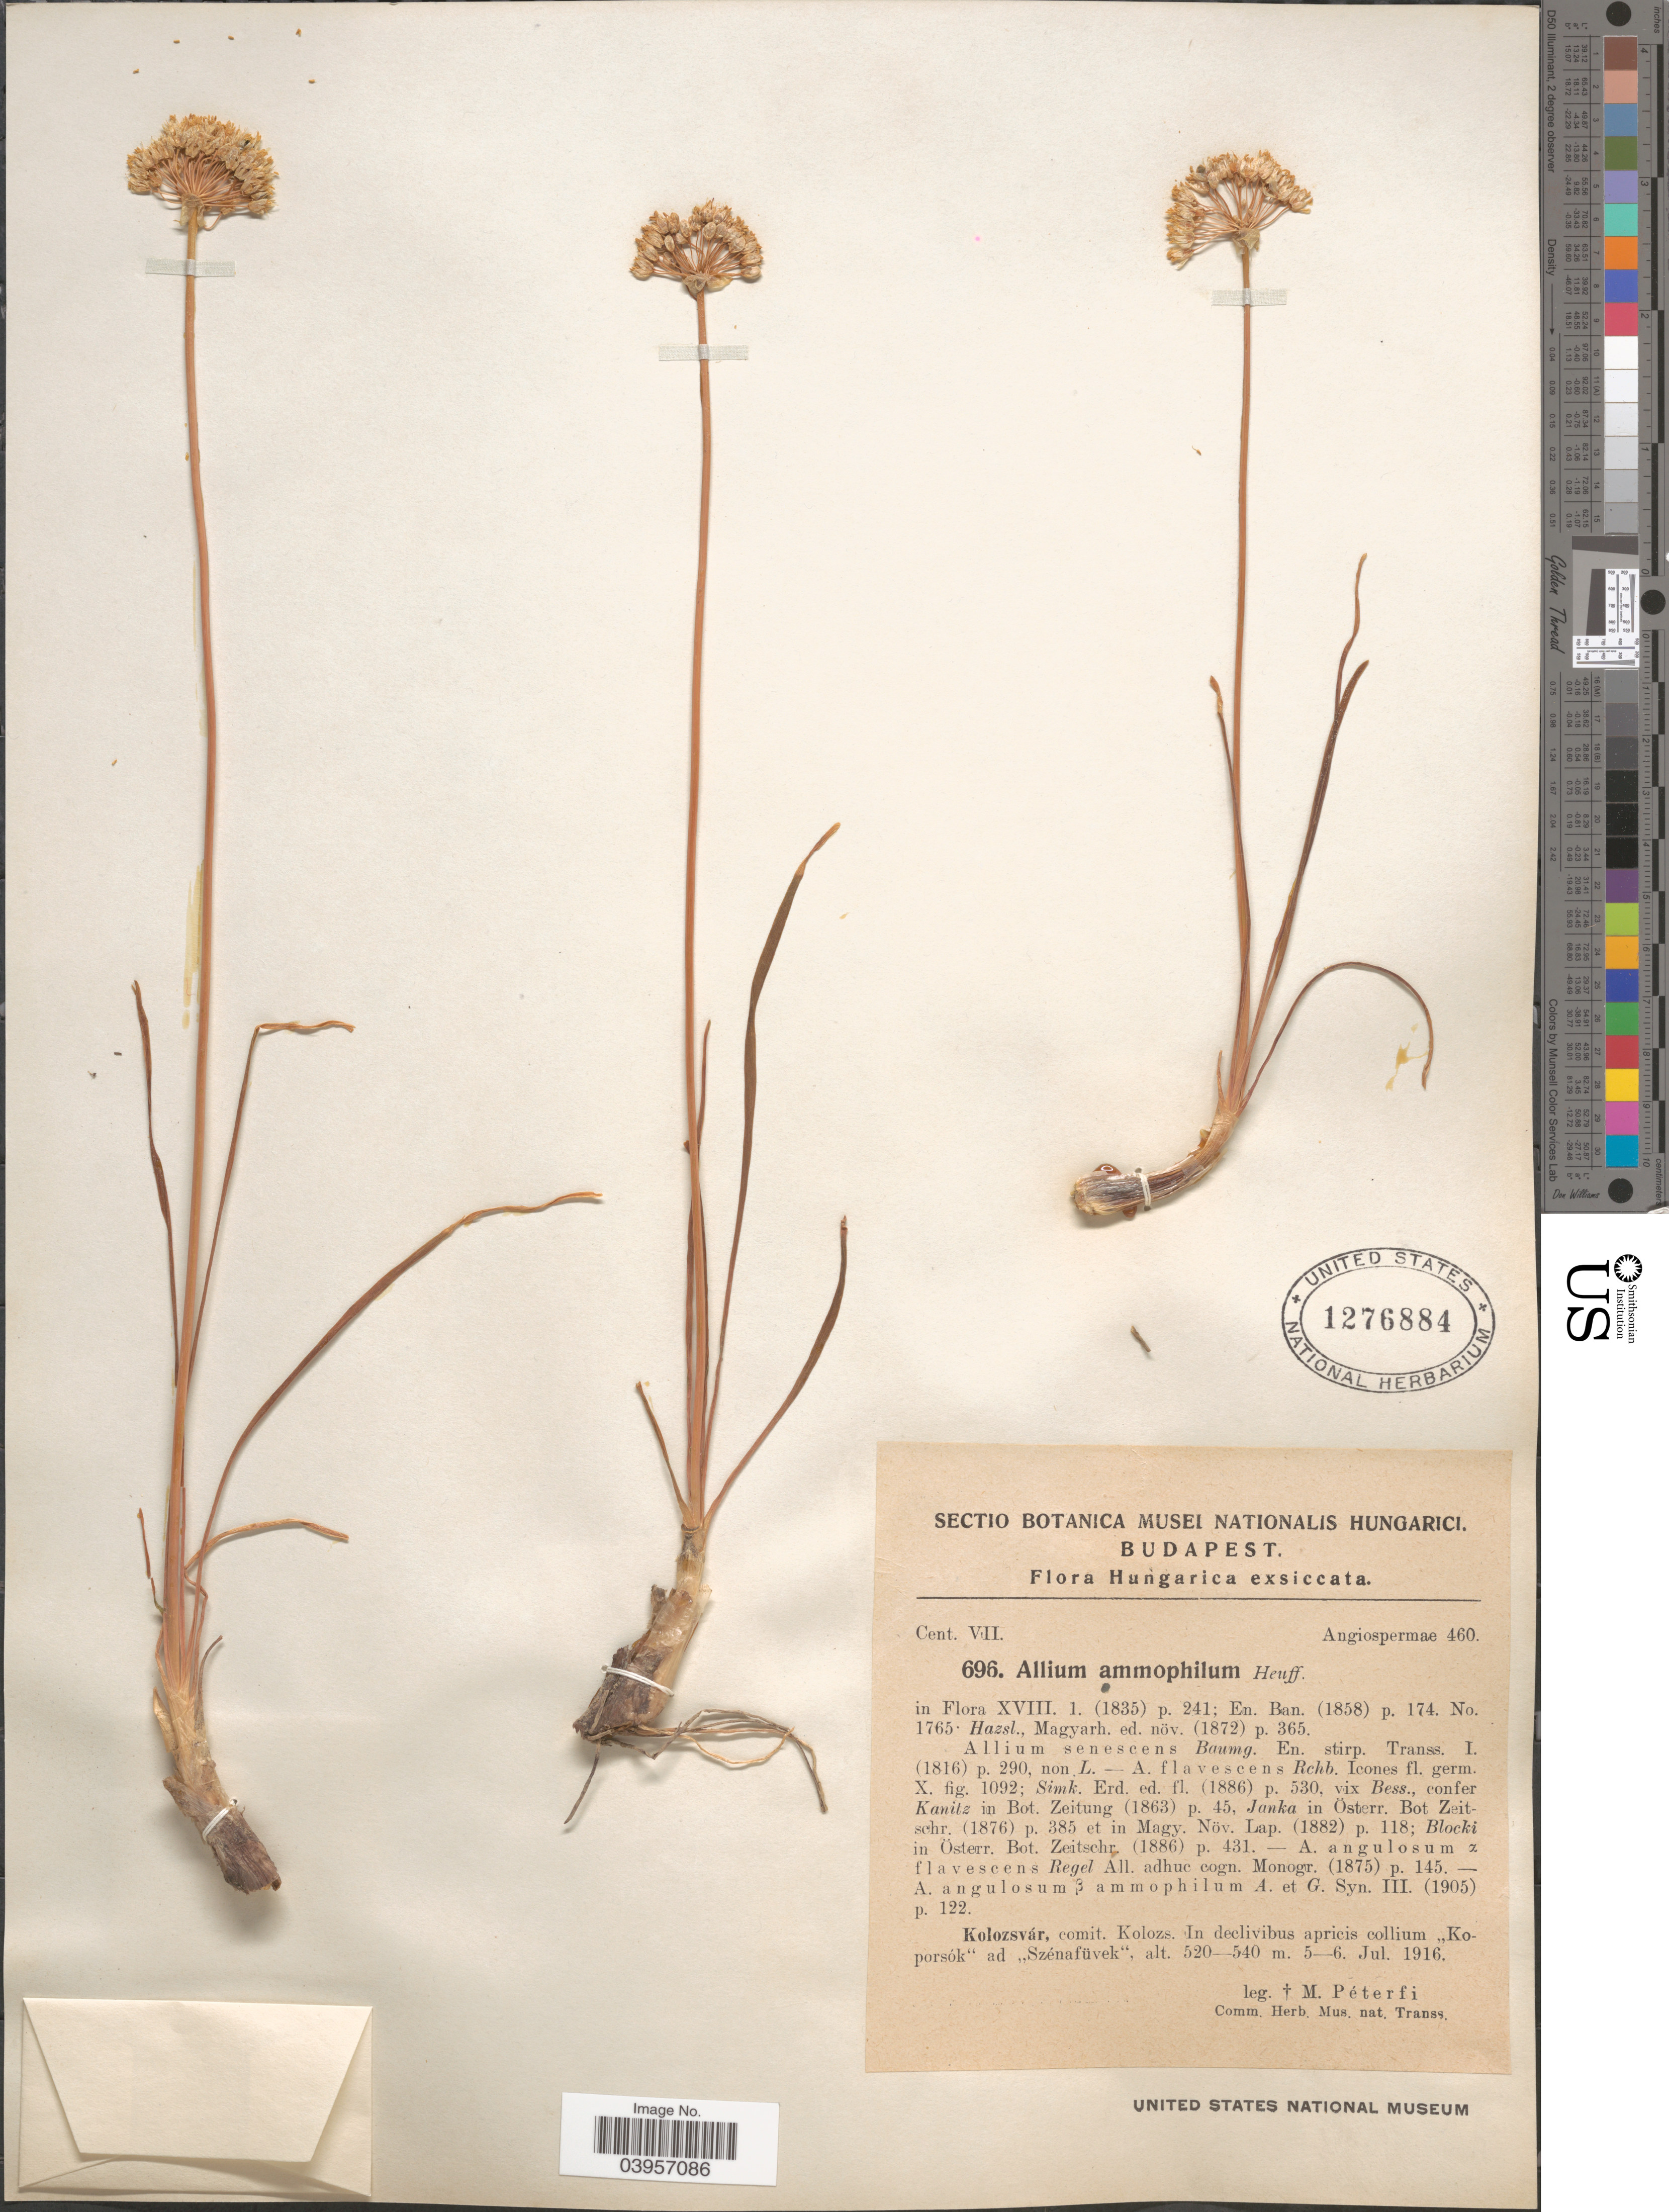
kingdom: Plantae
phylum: Tracheophyta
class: Liliopsida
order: Asparagales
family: Amaryllidaceae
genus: Allium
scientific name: Allium ammophilum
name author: Heuff.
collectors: M. Péterfi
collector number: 696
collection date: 1916-07-05/1916-07-06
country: Hungary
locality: Hungarica exsiccata. Kolozsvár, comit. Kolozs. In declivibus apricis collium "Koporsók" ad "Szénafüvek".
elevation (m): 520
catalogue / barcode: US 1276884